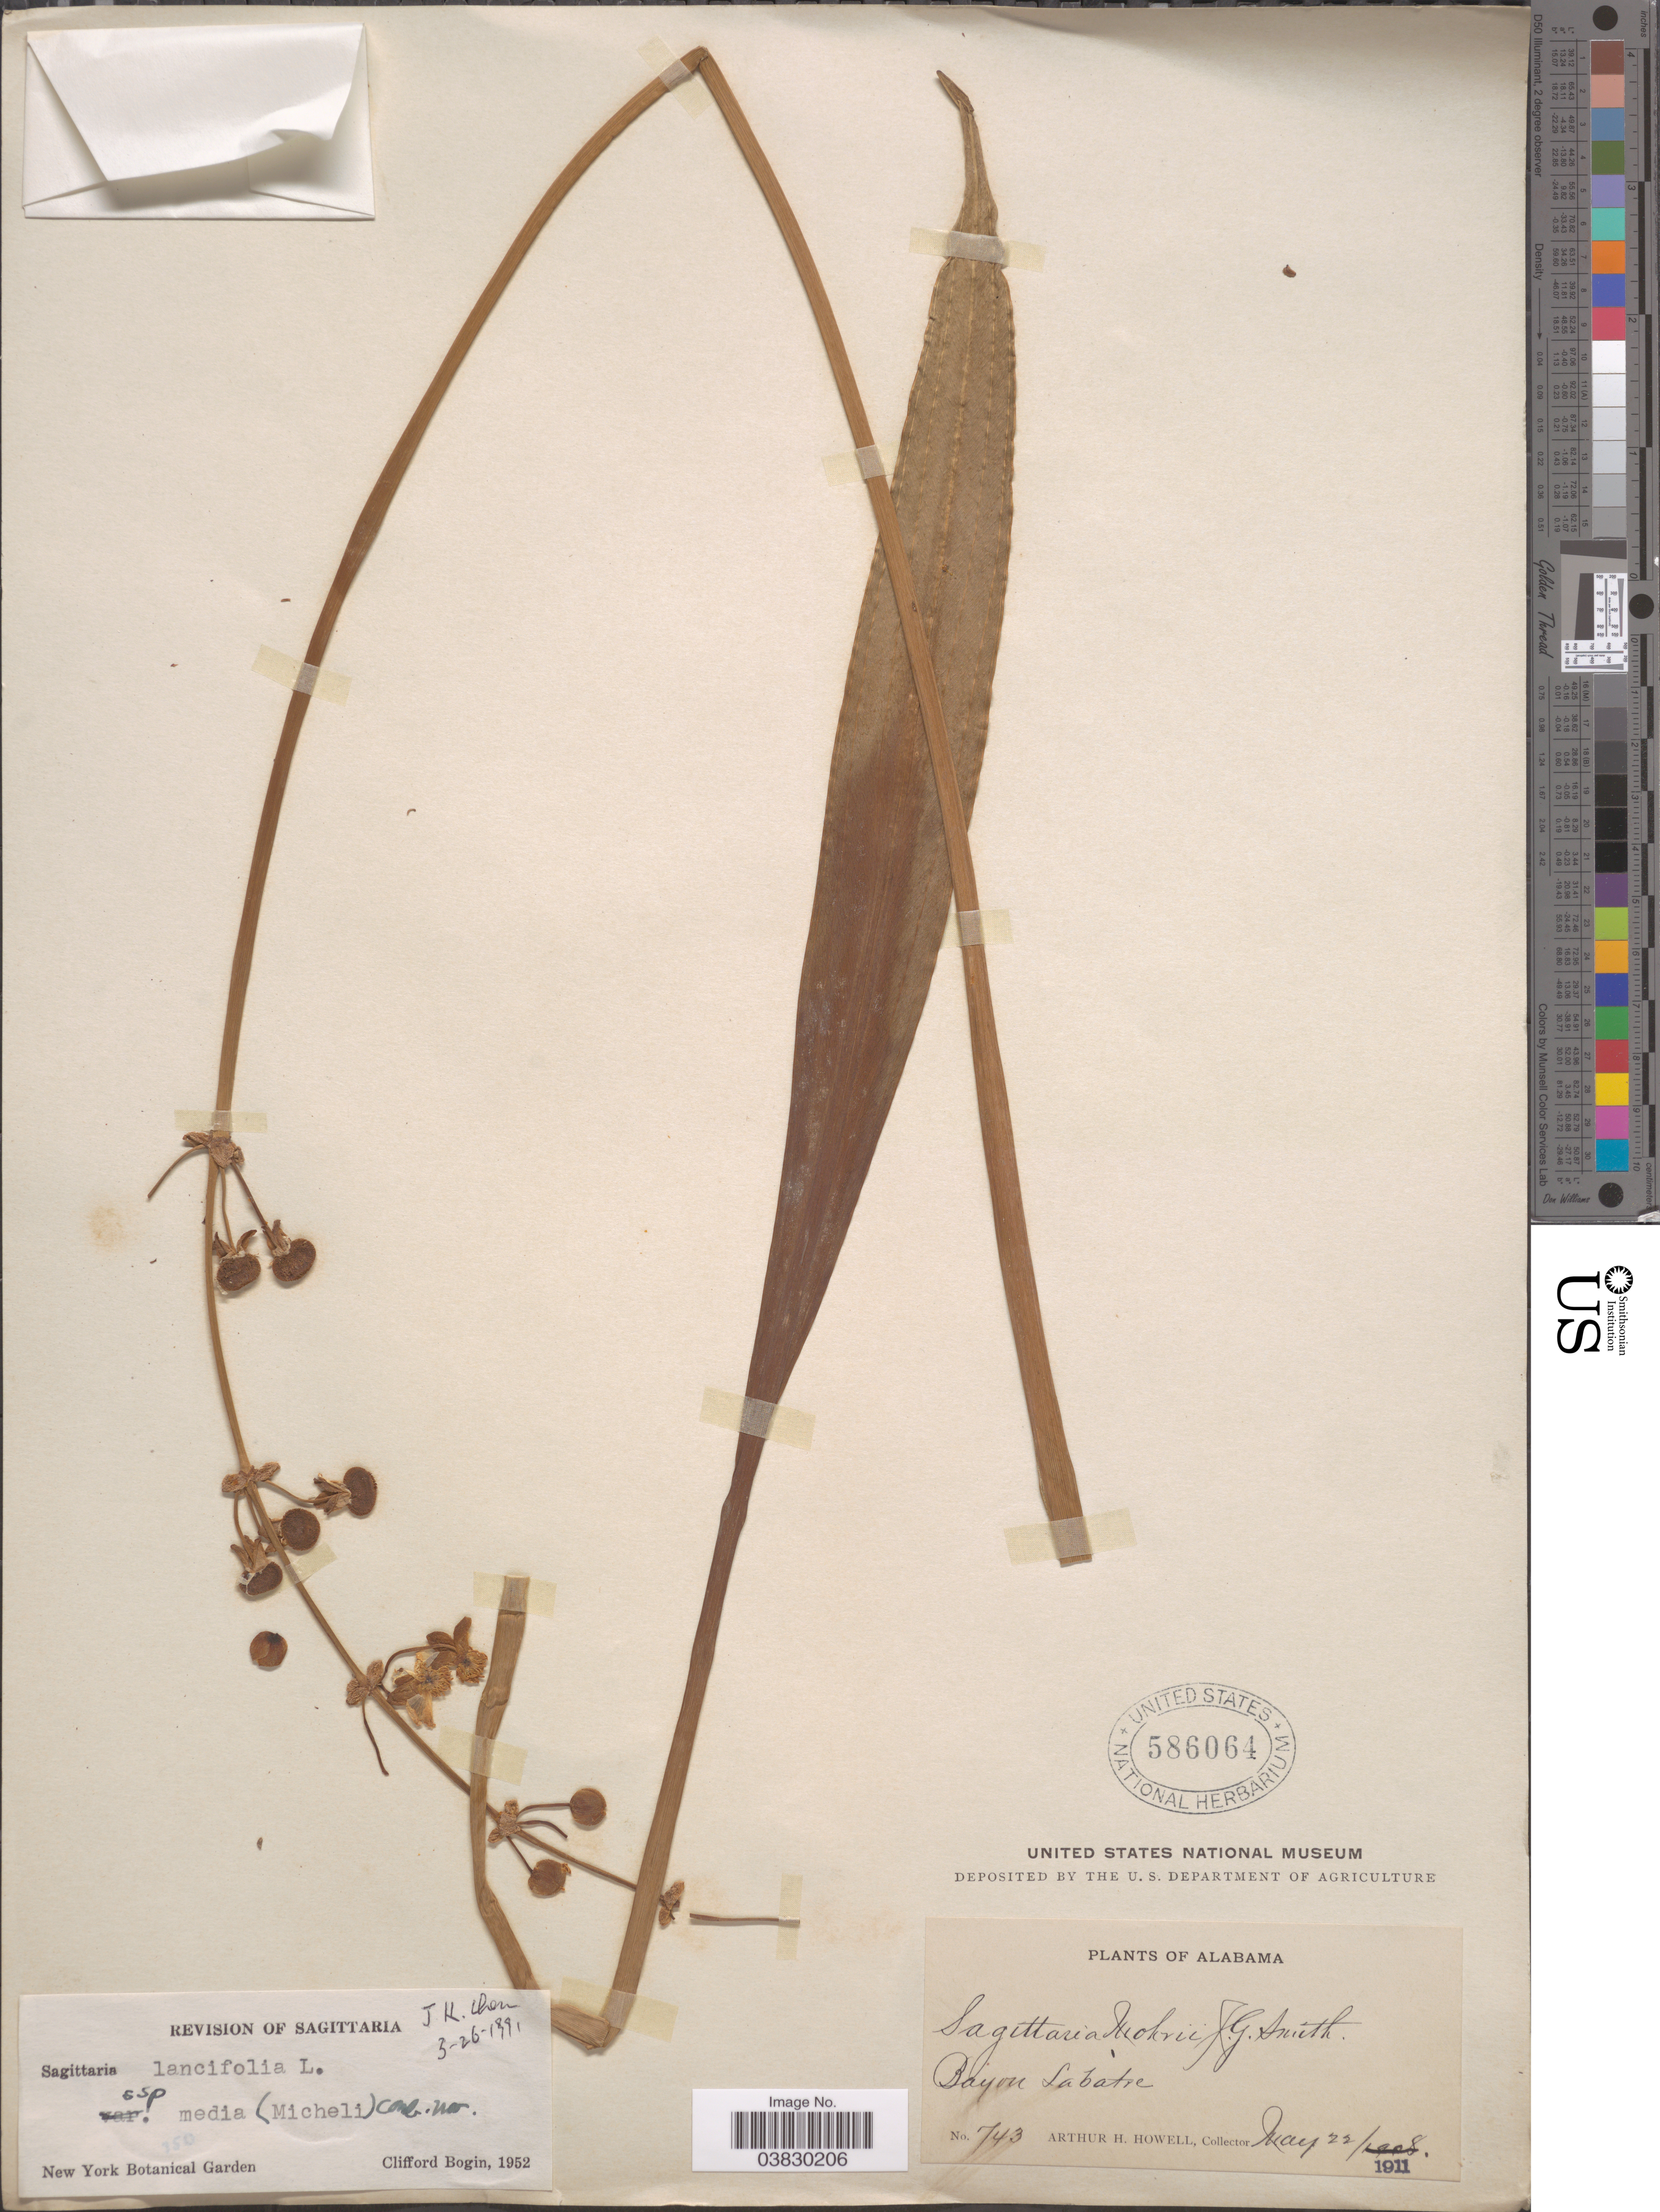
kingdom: Plantae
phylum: Tracheophyta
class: Liliopsida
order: Alismatales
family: Alismataceae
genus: Sagittaria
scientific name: Sagittaria lancifolia subsp. media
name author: (Micheli) Bogin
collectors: A. H. Howell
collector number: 743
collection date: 1911-05-22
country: United States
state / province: Alabama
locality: Bayon Labatre.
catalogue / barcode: US 586064